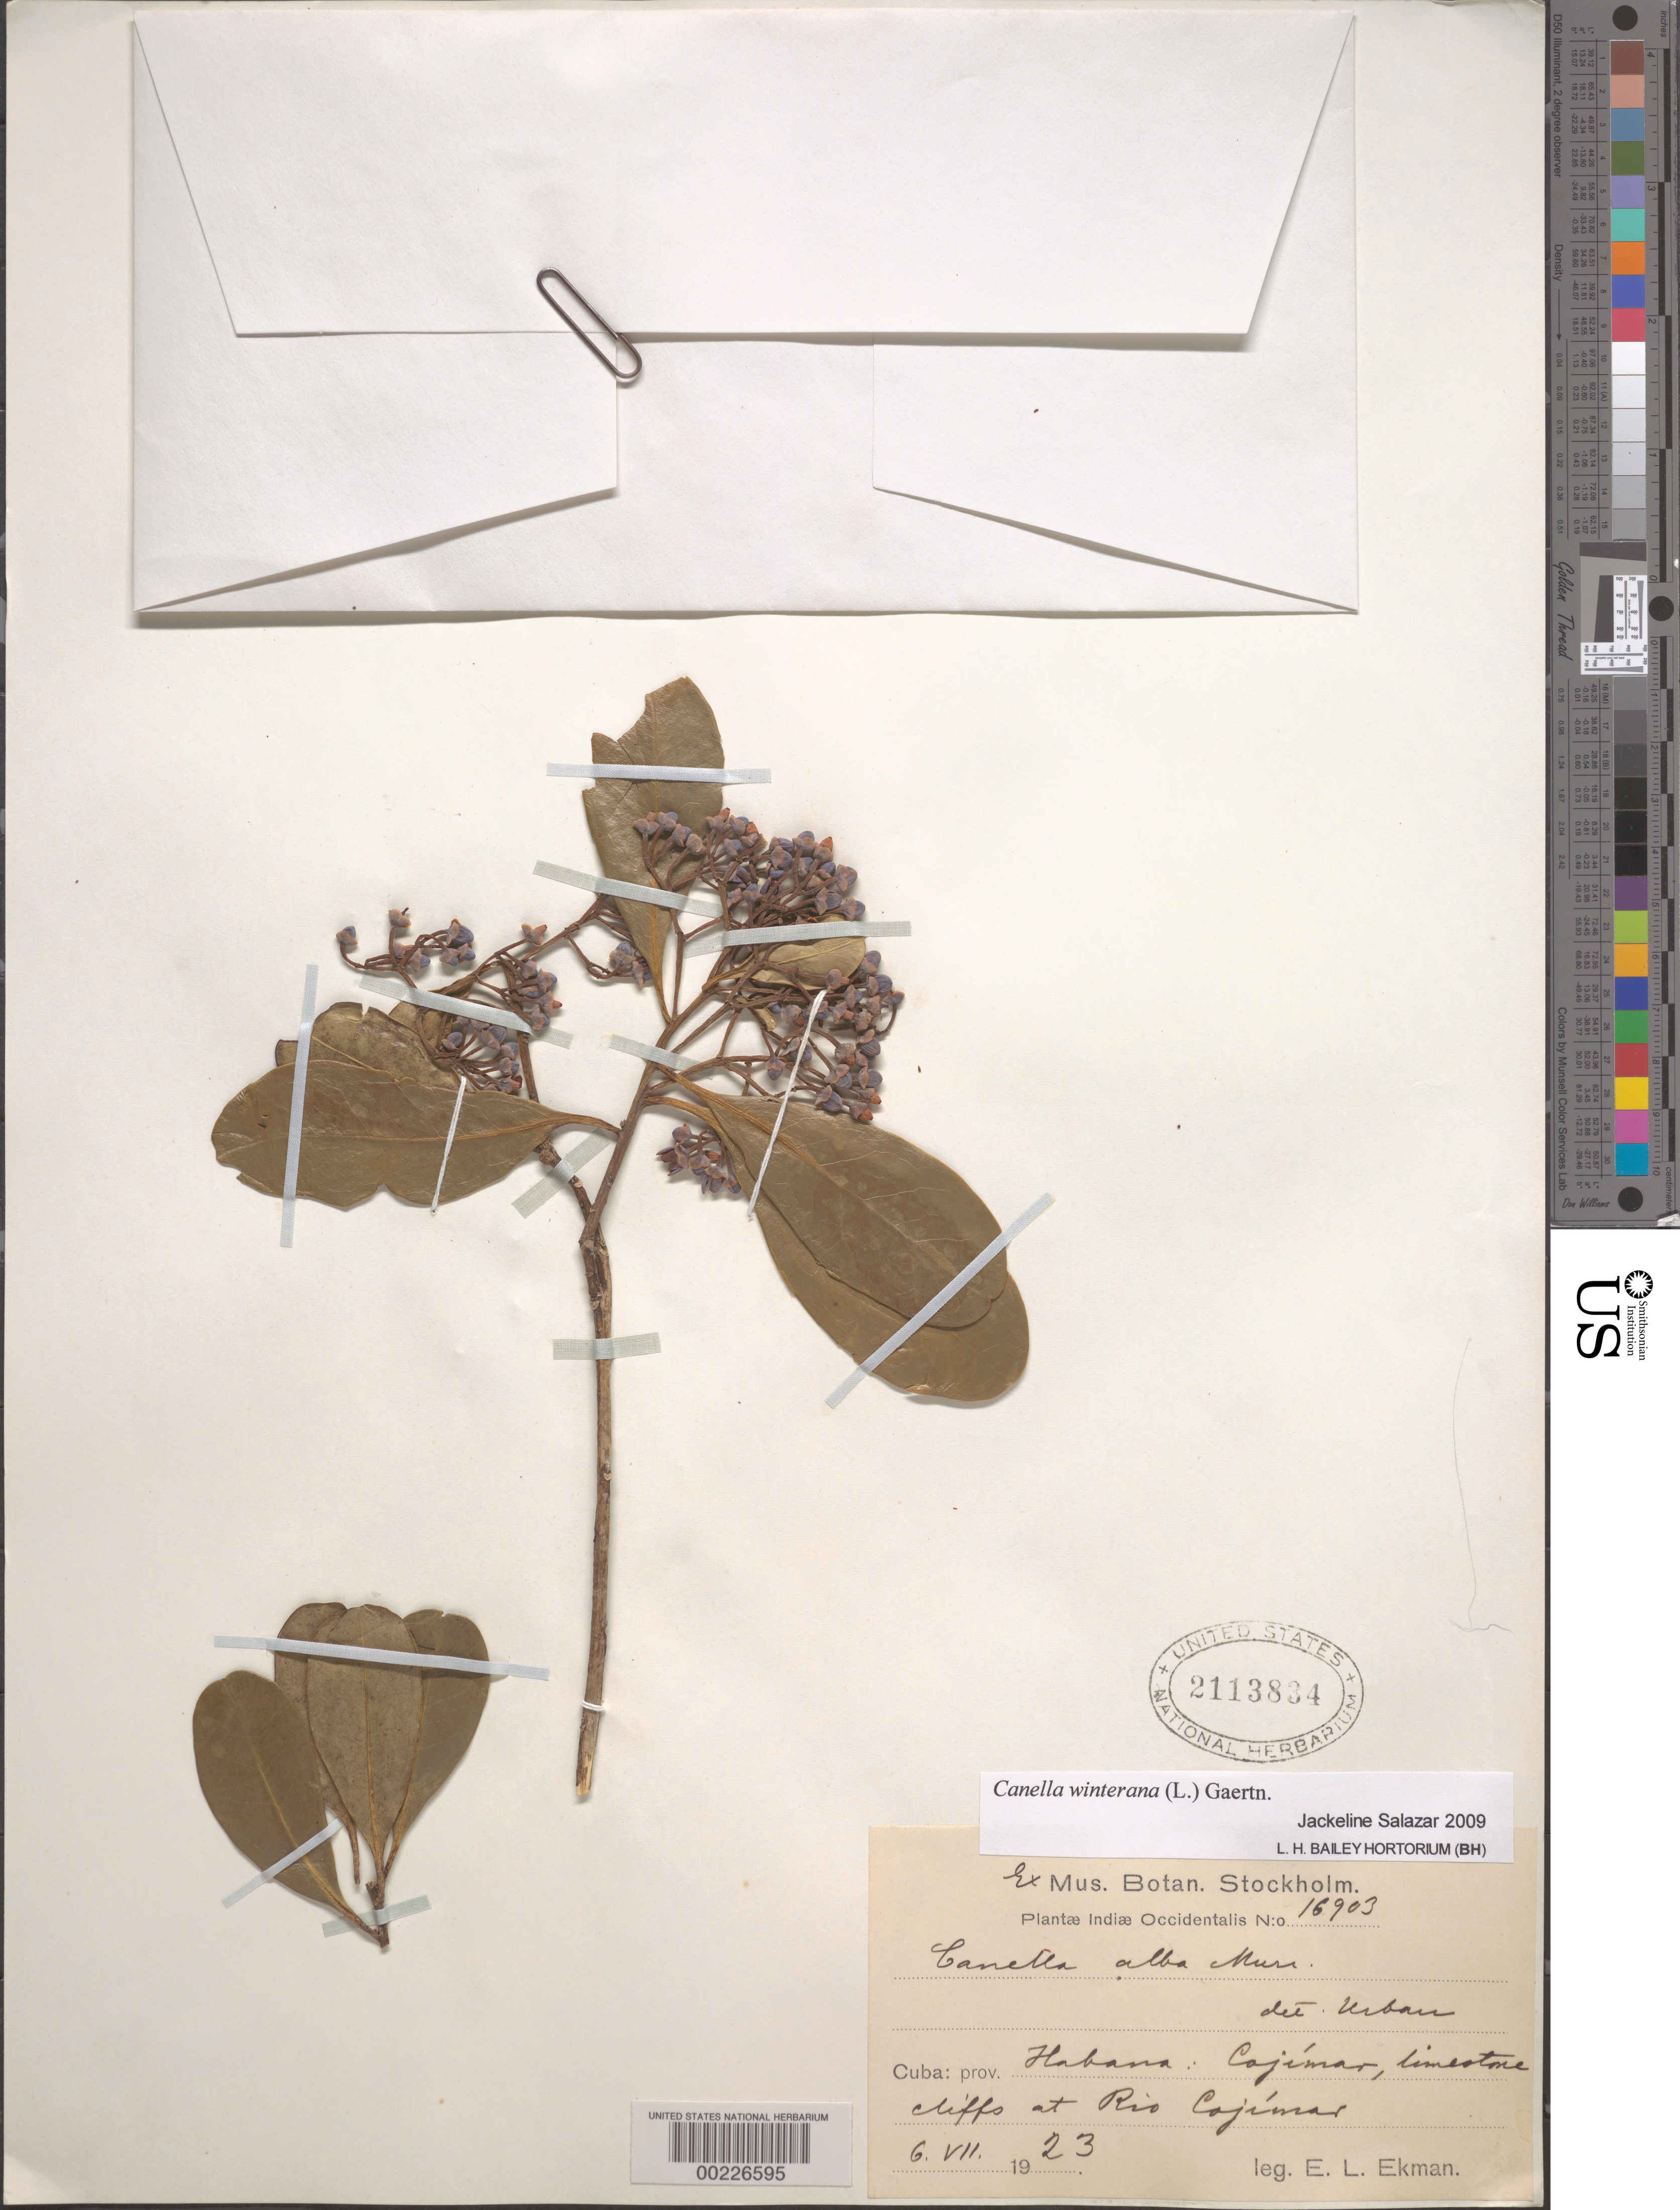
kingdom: Plantae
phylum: Tracheophyta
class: Magnoliopsida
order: Canellales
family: Canellaceae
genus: Canella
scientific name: Canella winterana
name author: (L.) Gaertn.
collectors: E. L. Ekman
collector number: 16903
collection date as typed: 06 Jul 1923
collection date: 1923-07-06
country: Cuba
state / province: La Habana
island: Greater Antilles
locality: Cajimar, cliffs at rio cajimar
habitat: Limestone cliffs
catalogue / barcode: US 2113834